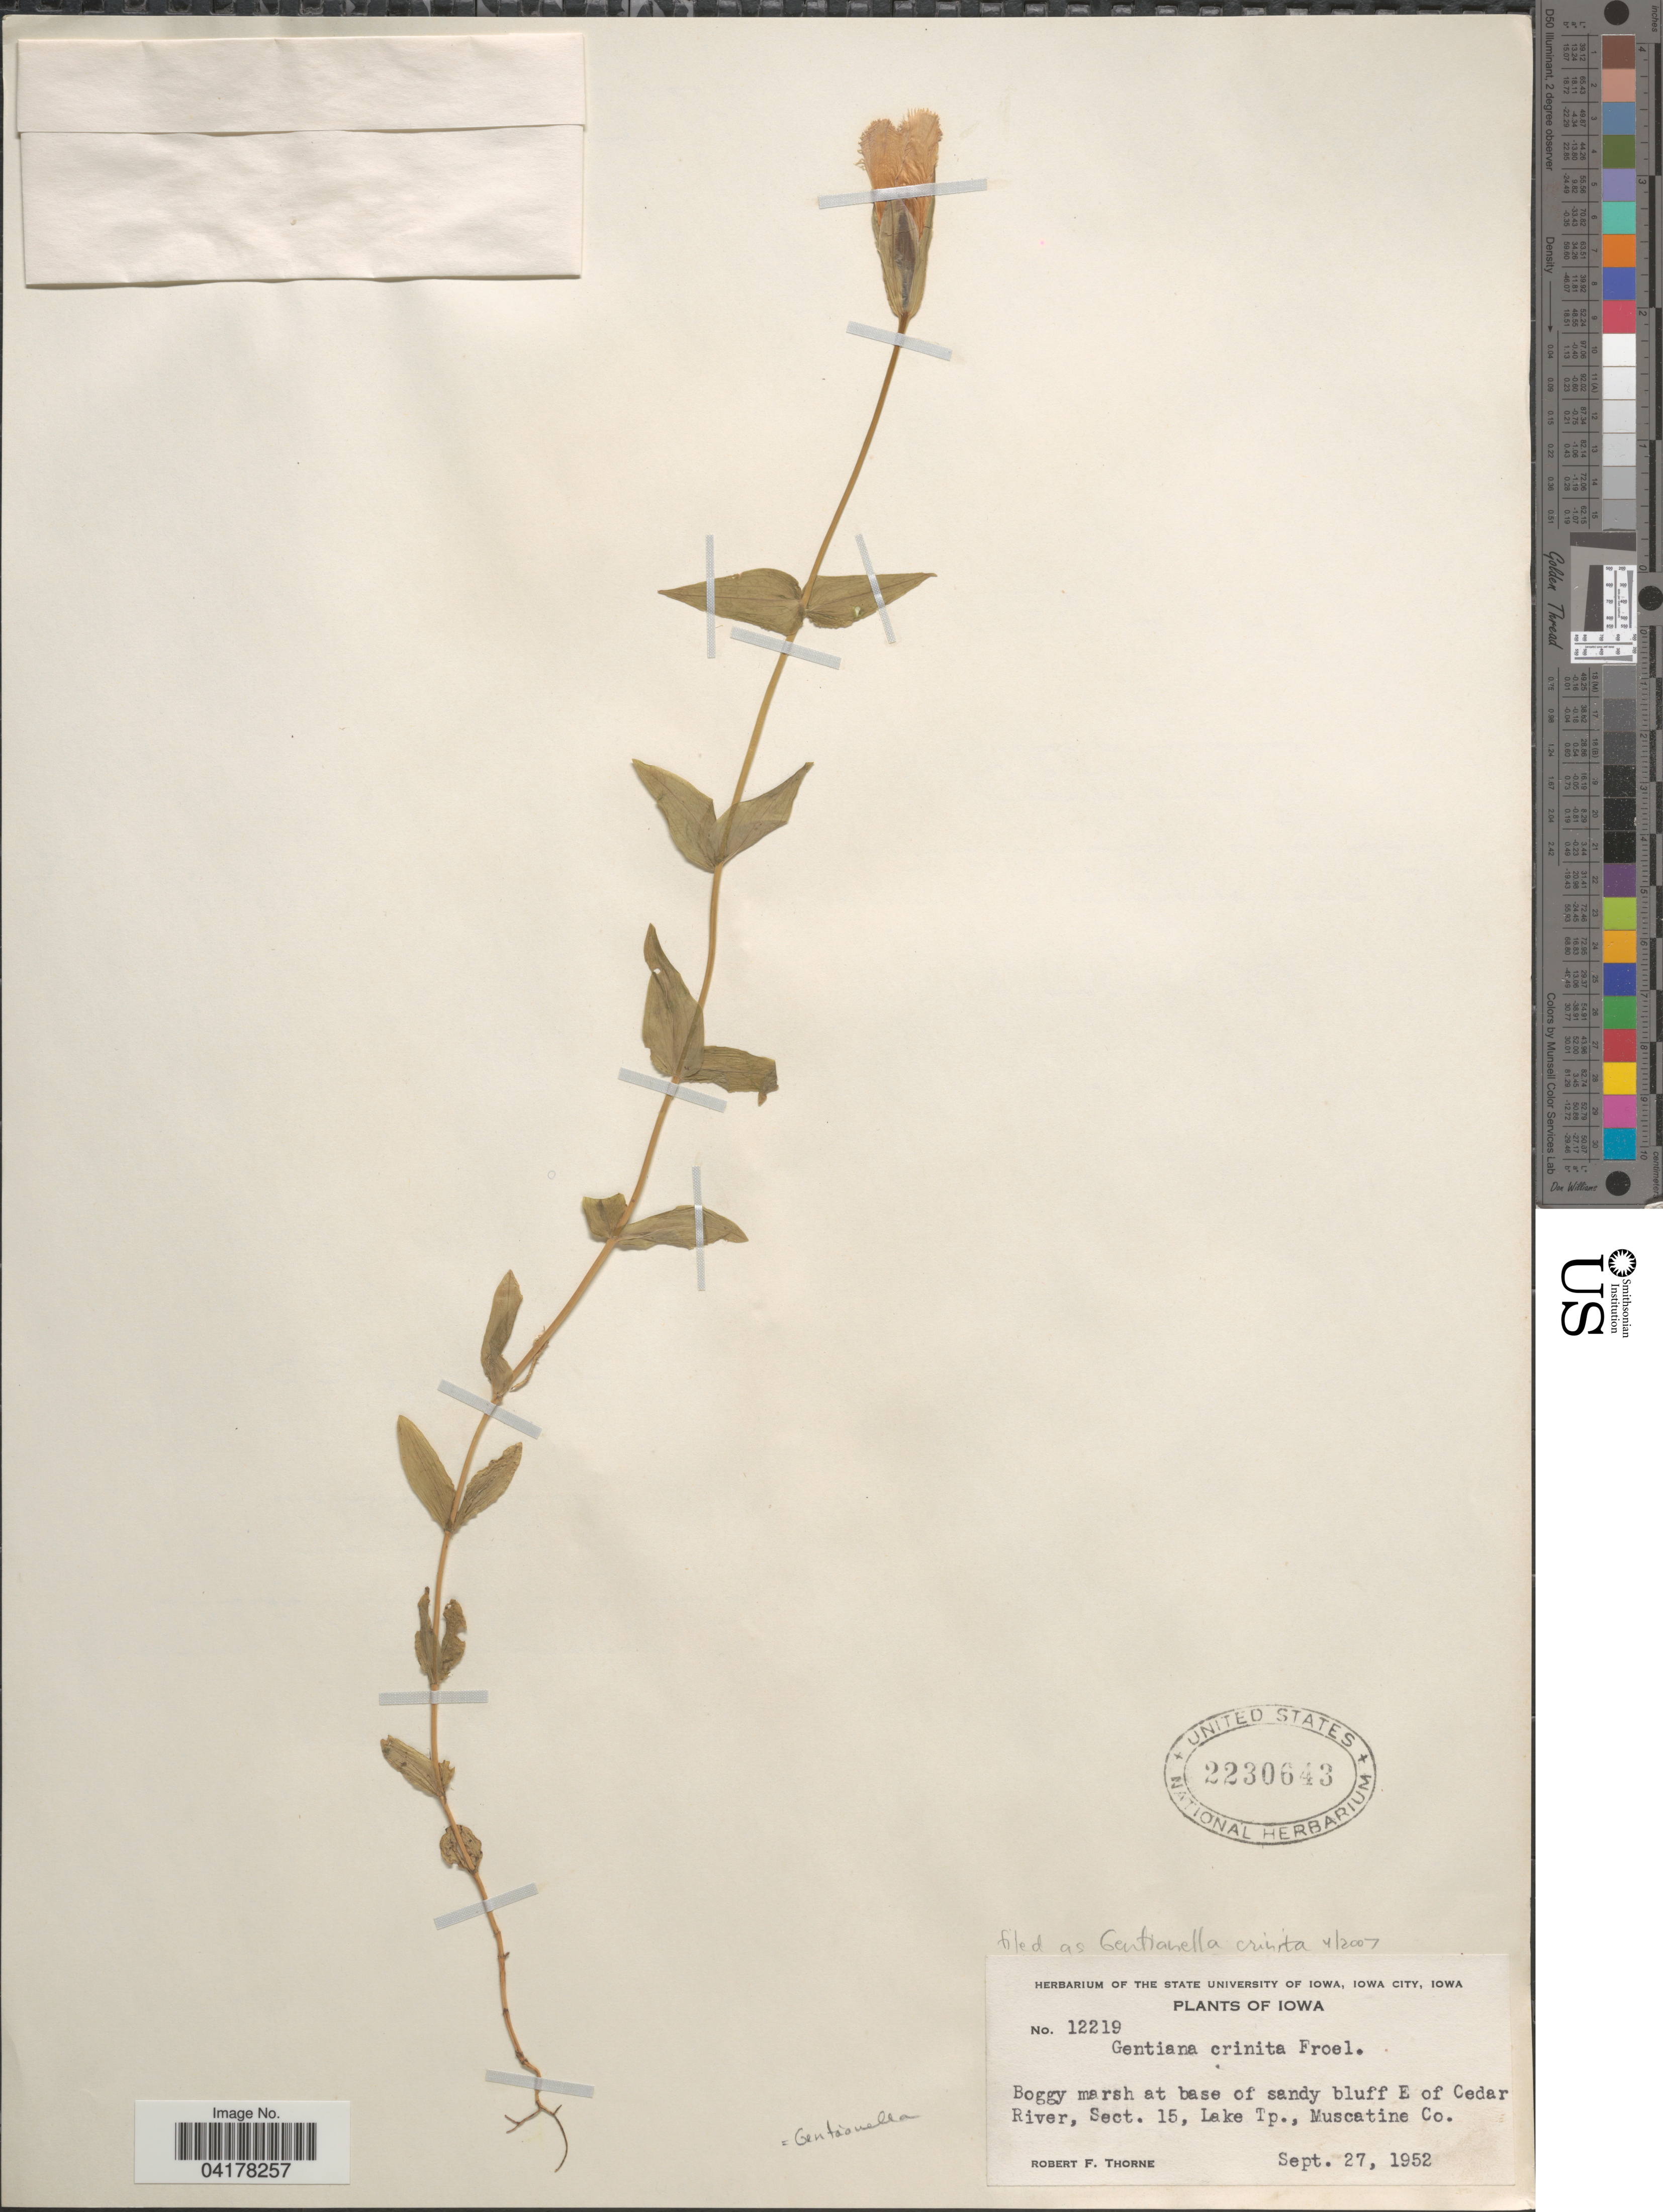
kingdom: Plantae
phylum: Tracheophyta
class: Magnoliopsida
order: Gentianales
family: Gentianaceae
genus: Gentiana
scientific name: Gentiana crinita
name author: Froel.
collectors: R. F. Thorne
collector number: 12219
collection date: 1952-09-27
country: United States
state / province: Iowa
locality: Boggy marsh at base of sandy bluff E of Cdear River, Sect. 15, Lake Tp., Muscatine Co.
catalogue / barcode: US 2230643